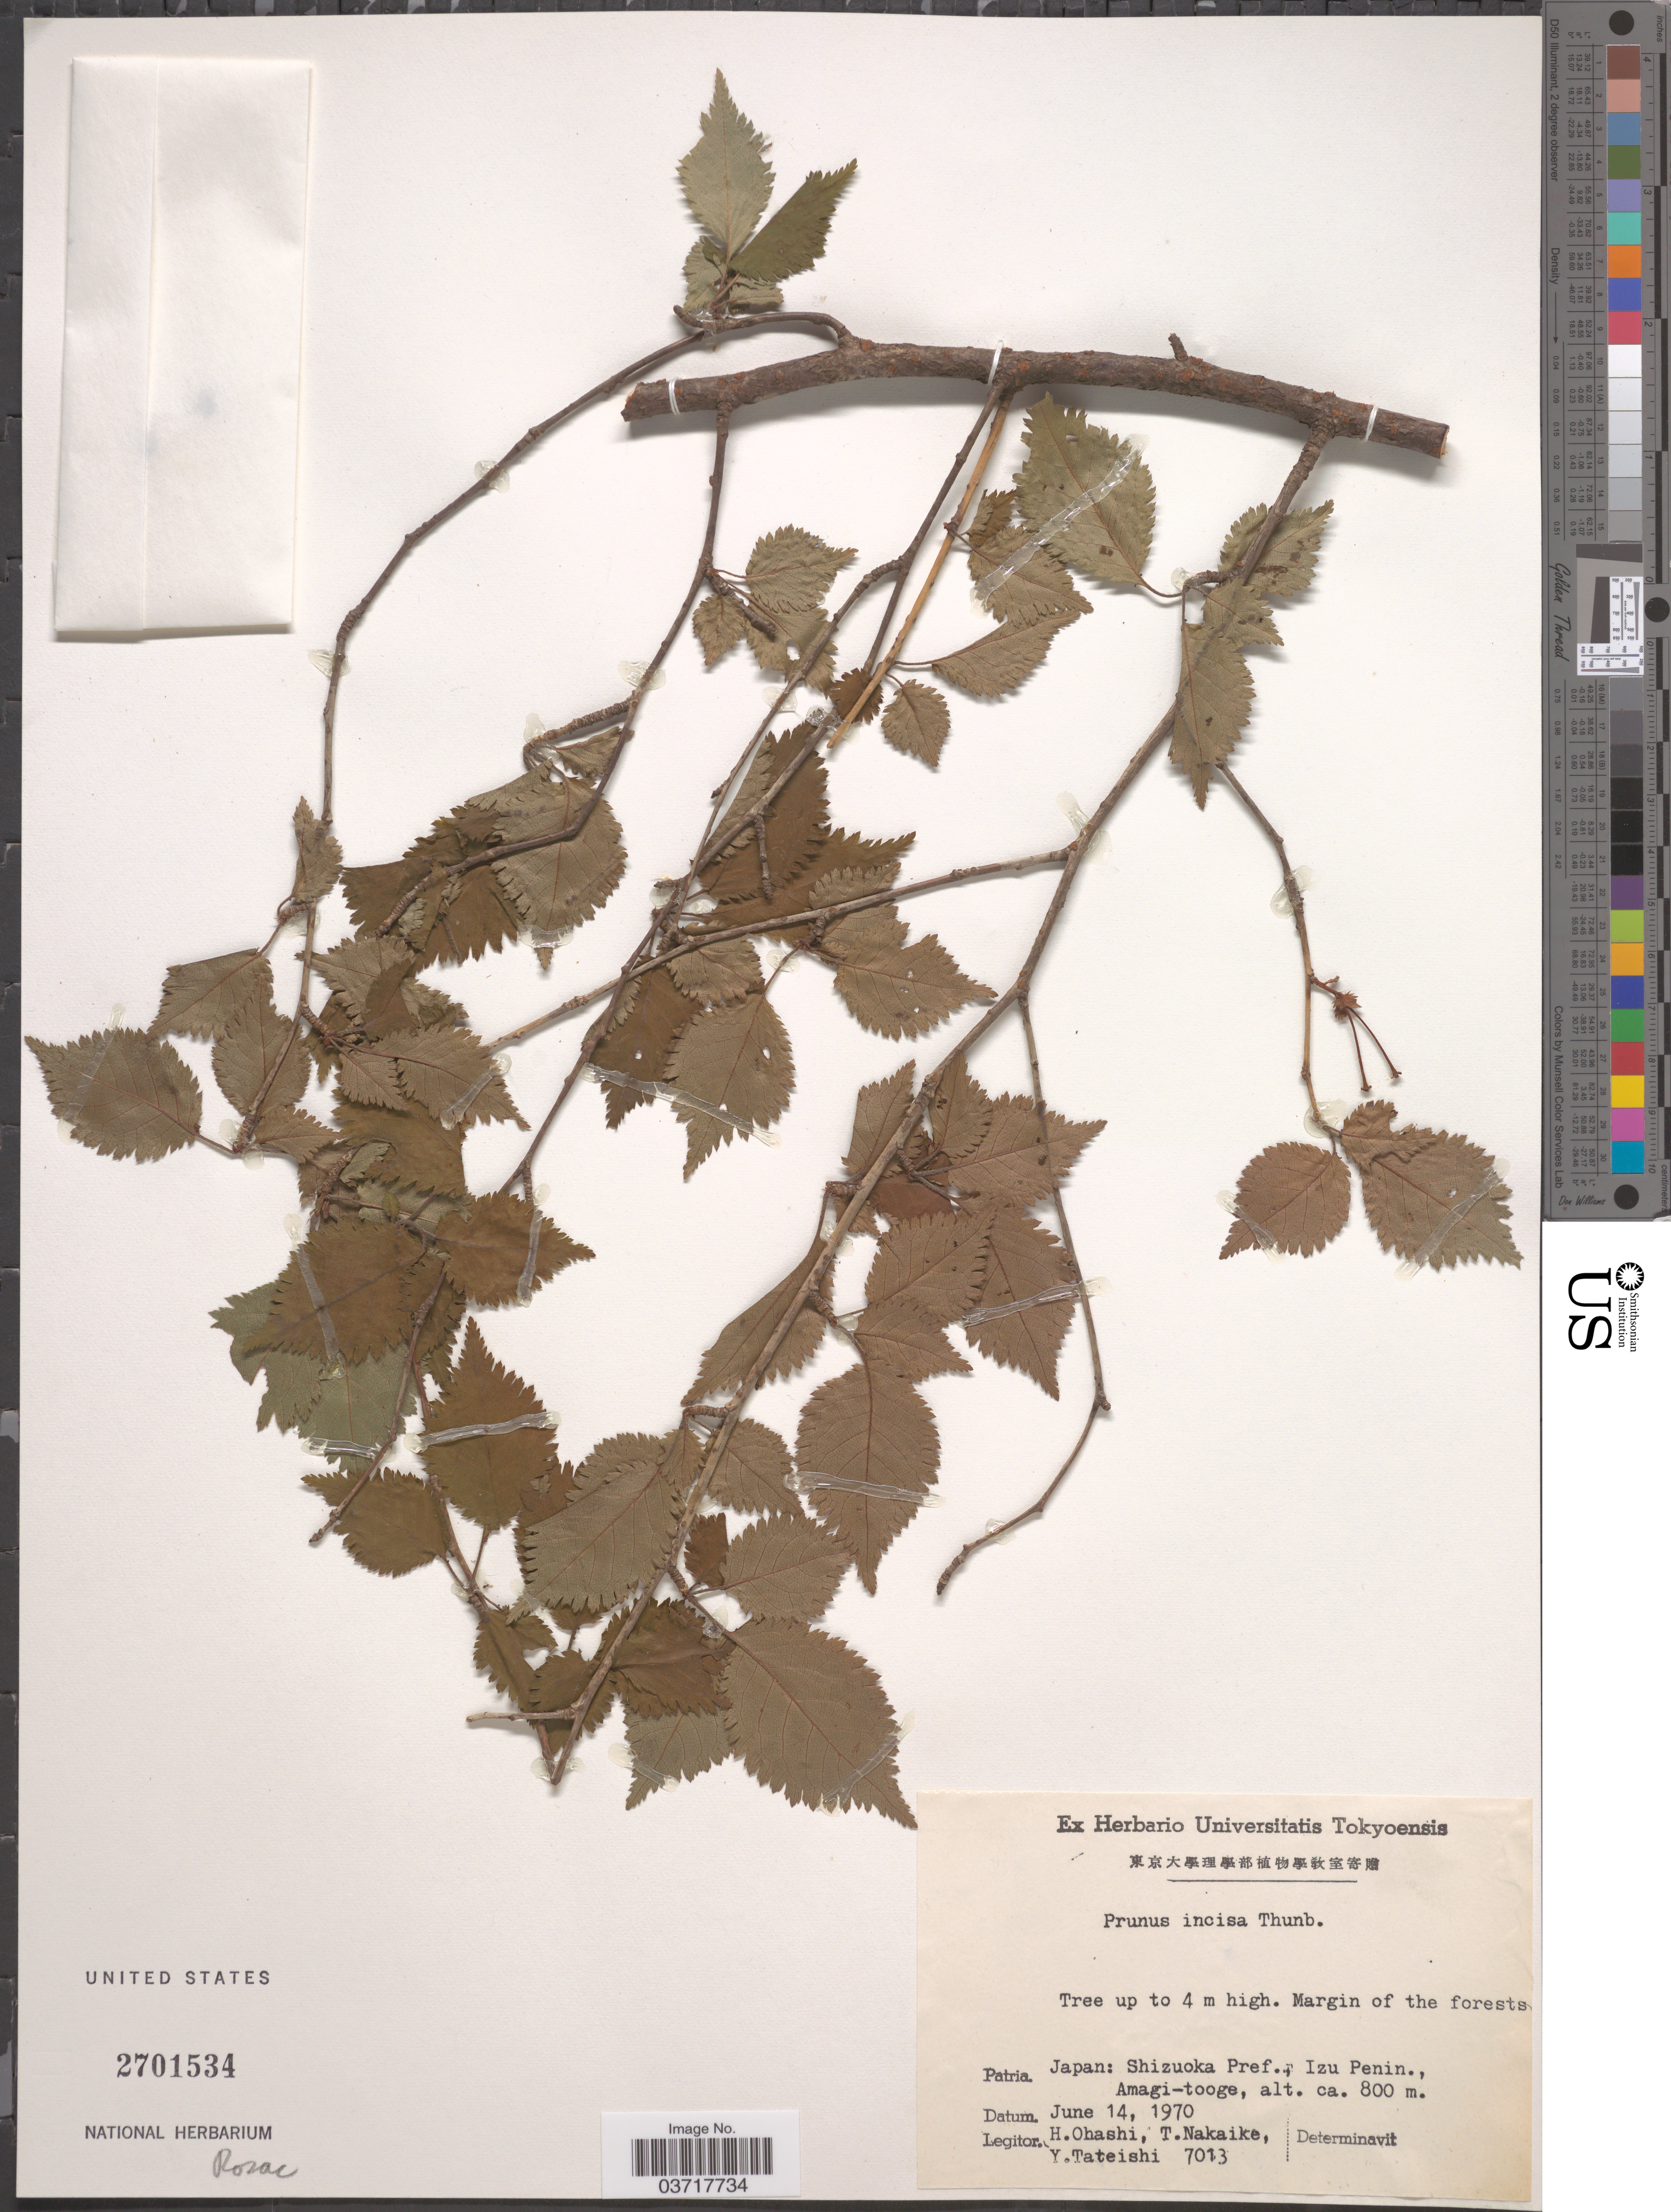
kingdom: Plantae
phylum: Tracheophyta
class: Magnoliopsida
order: Rosales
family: Rosaceae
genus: Prunus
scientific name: Prunus incisa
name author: Thunb.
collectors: H. Ohashi, T. Nakaike & Y. Tateishi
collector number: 7013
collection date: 1970-06-14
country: Japan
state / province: Sizuoka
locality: Shizuoka Pref., Izu Penin., Amagi-tooge.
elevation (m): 800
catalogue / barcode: US 2701534